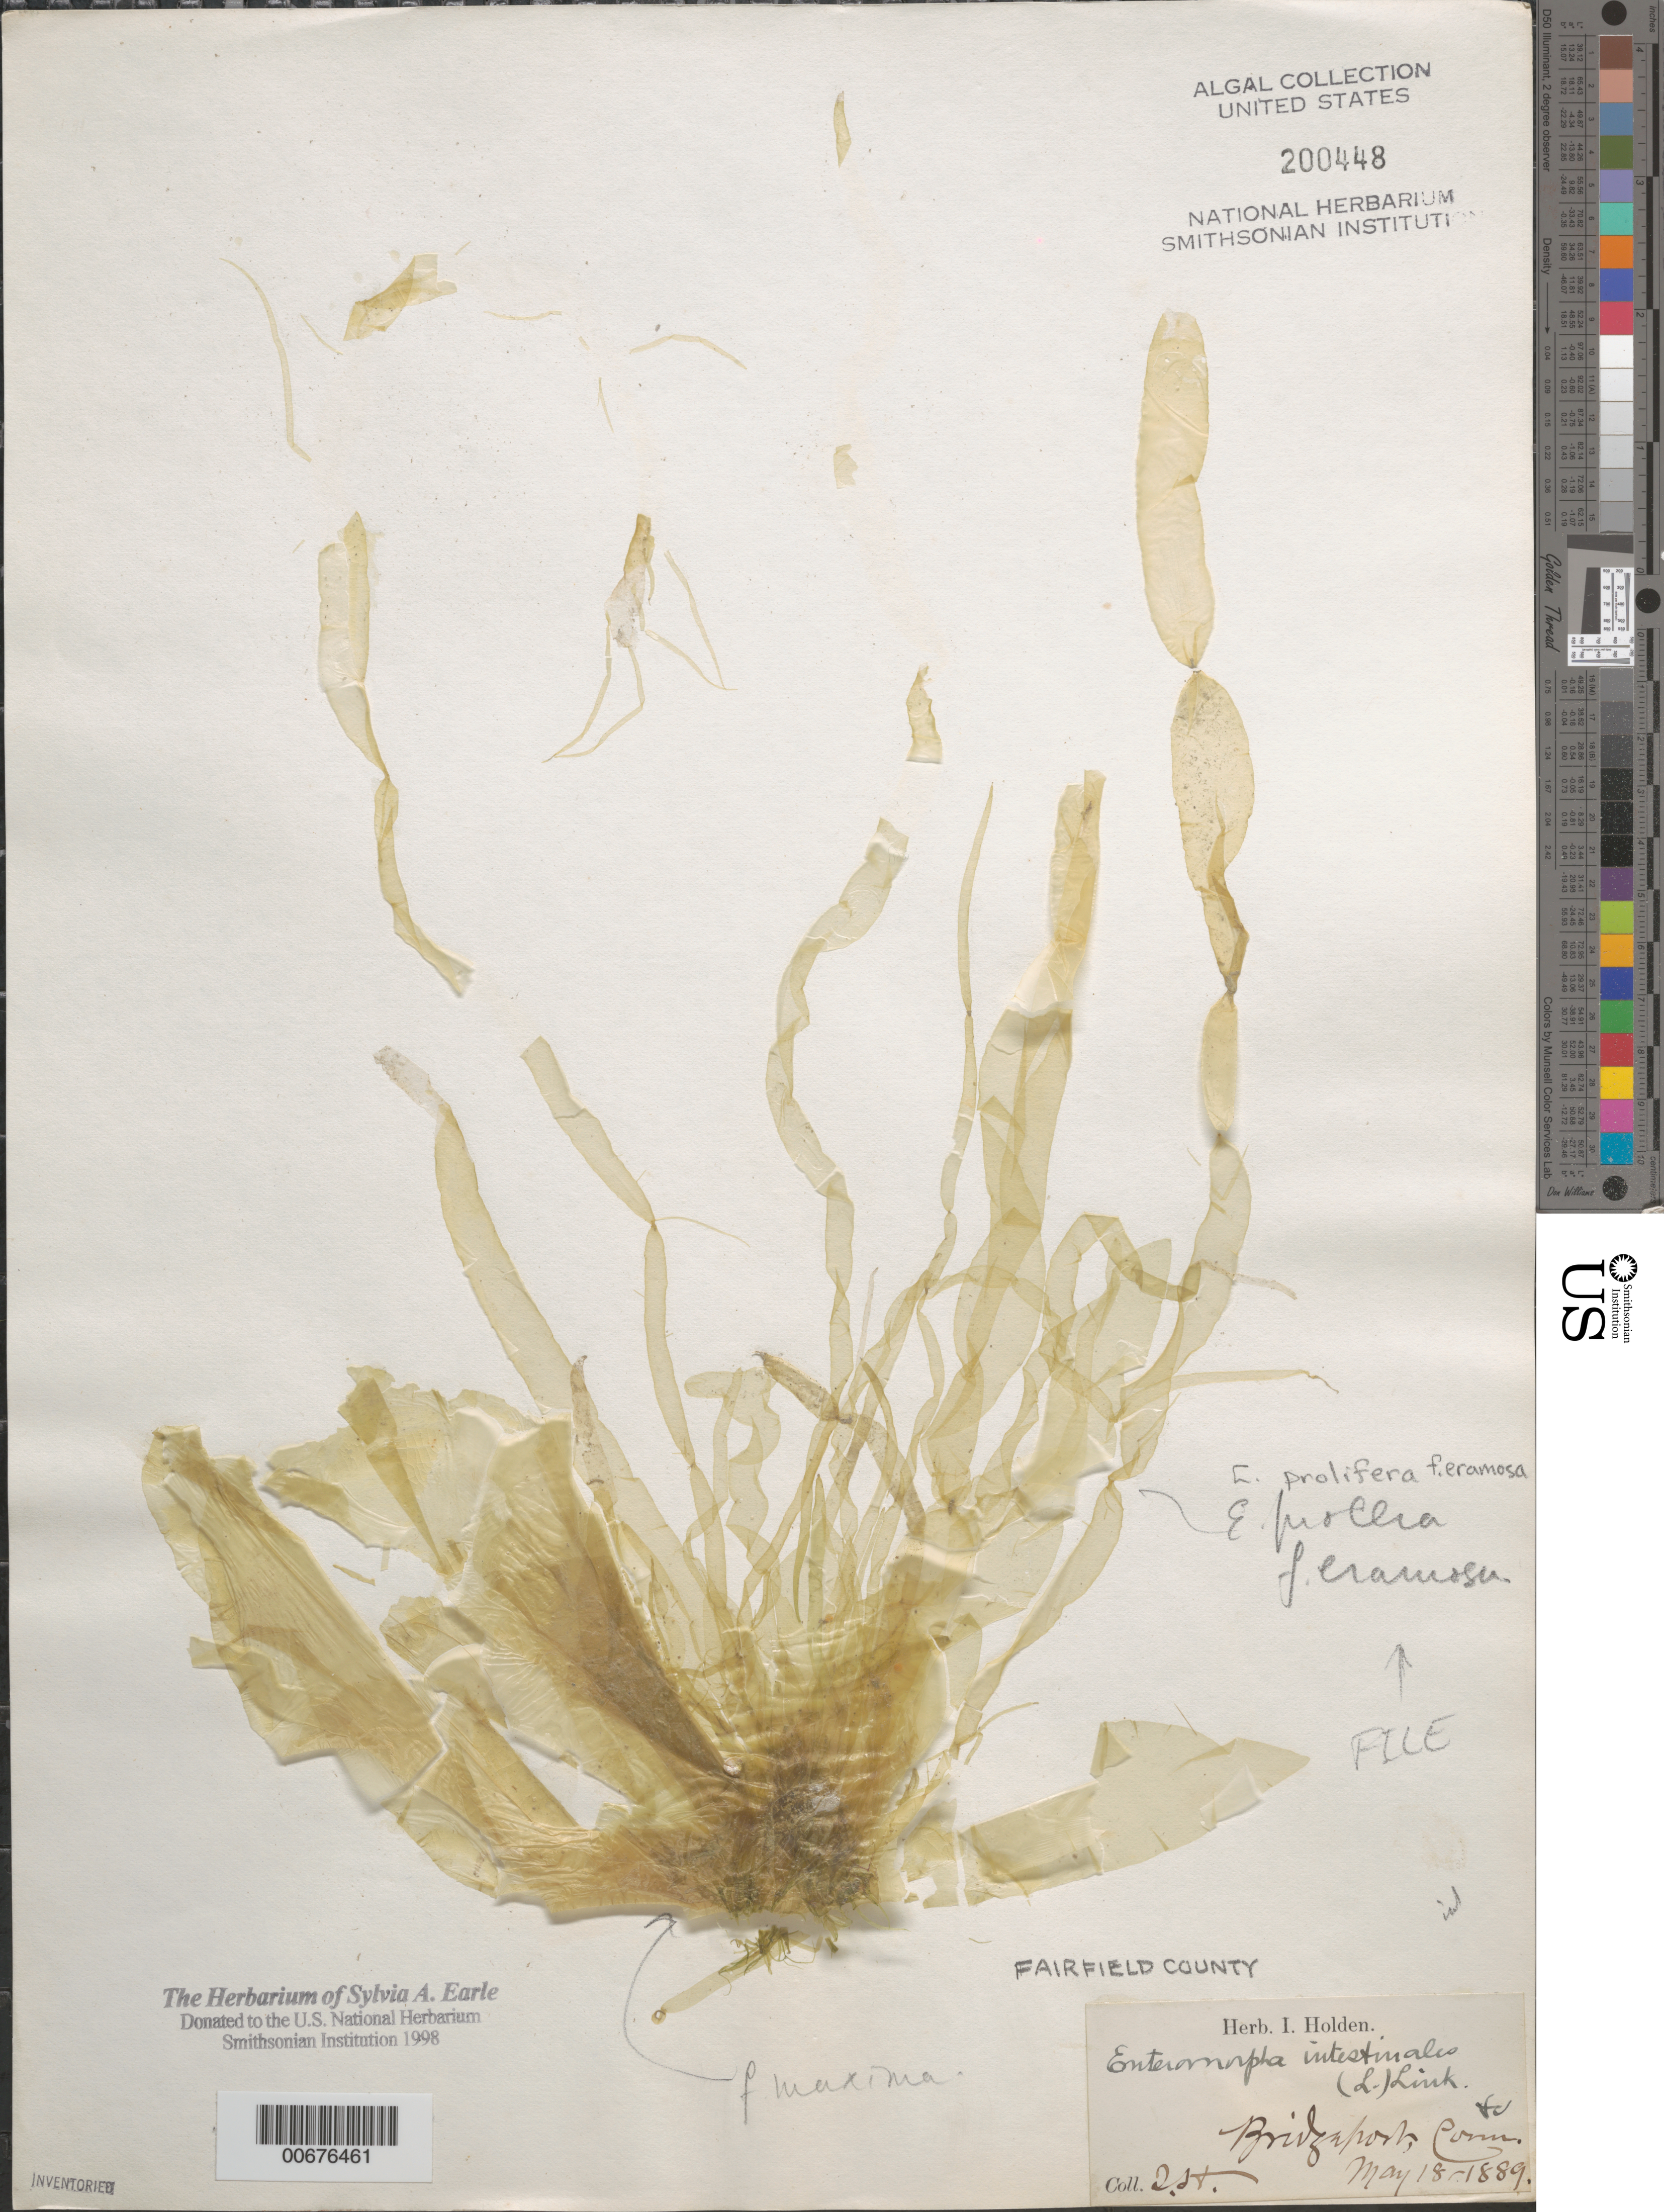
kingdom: Plantae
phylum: Chlorophyta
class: Ulvophyceae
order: Ulvales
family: Ulvaceae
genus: Ulva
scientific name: Ulva prolifera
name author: O.F. Müller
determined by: Algae name updating Project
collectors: I. Holden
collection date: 1889-05-18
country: United States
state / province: Connecticut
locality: Bridgeport. Fairfield County.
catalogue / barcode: US 200448